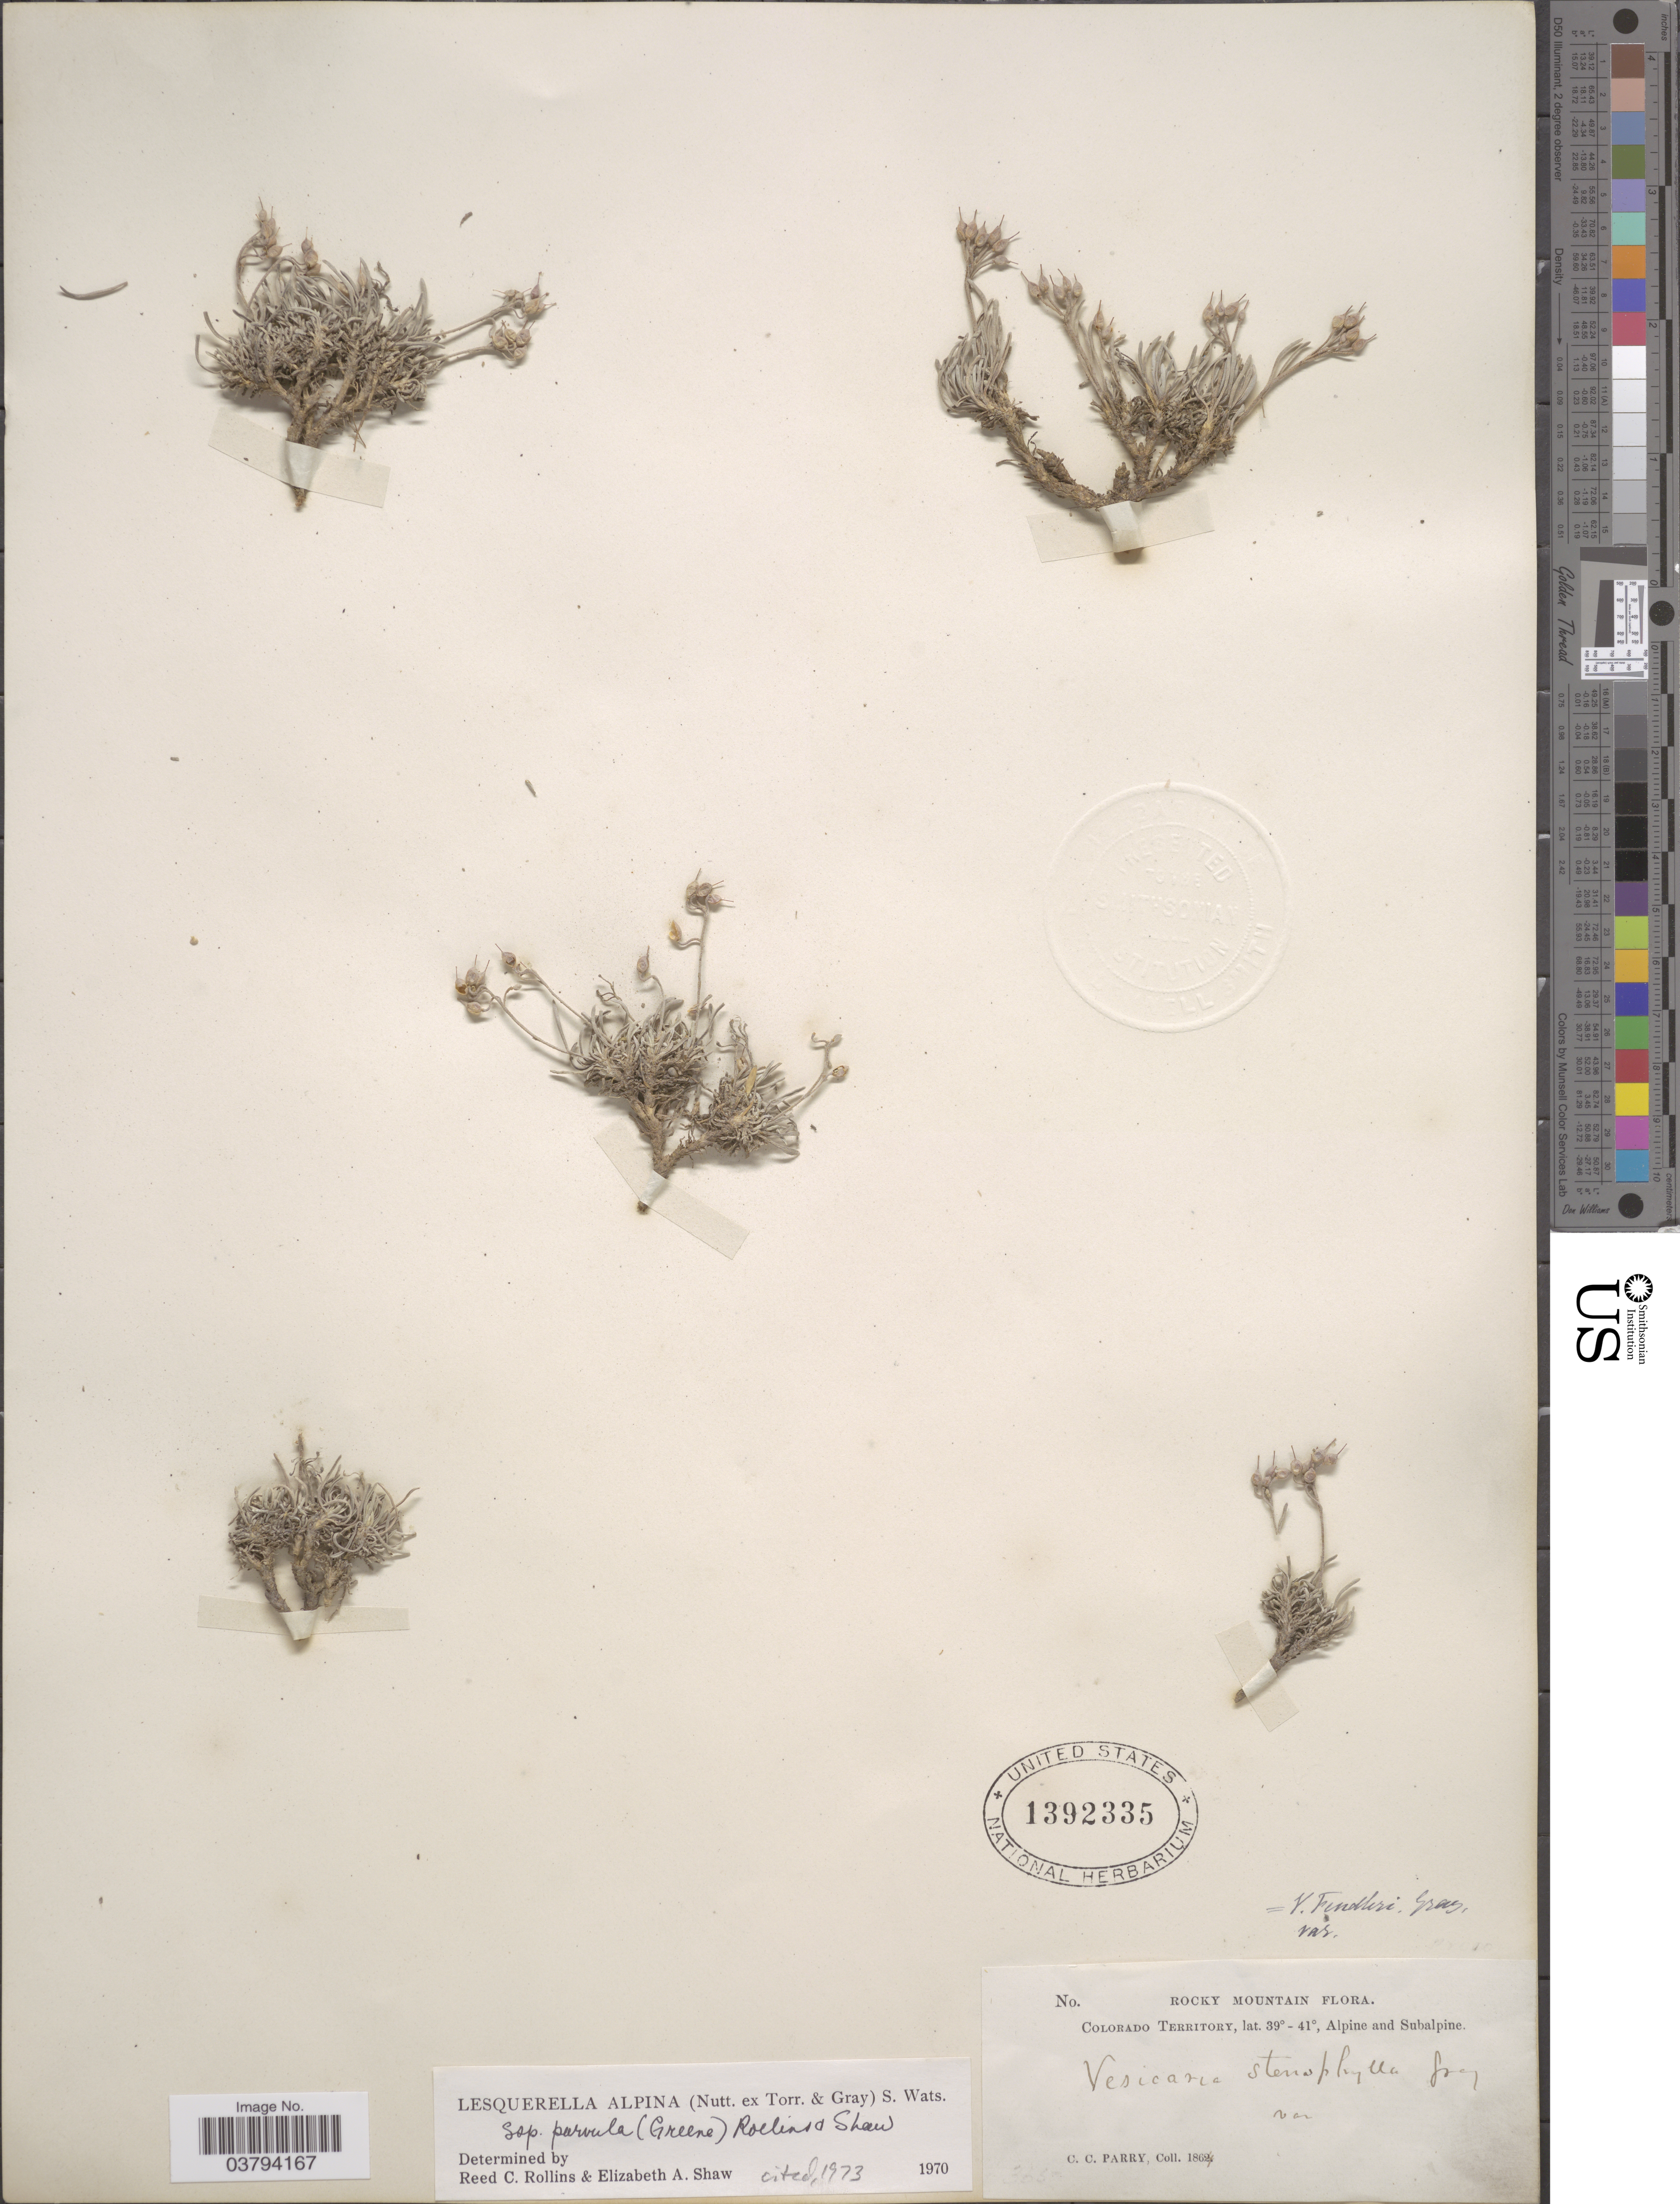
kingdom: Plantae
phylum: Tracheophyta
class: Magnoliopsida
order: Brassicales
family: Brassicaceae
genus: Lesquerella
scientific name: Lesquerella parvula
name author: Greene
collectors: C. C. Parry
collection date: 1864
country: United States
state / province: Colorado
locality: Rocky Mountain. Colorado Territory. Alpine and Subalpine.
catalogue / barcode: US 1392335